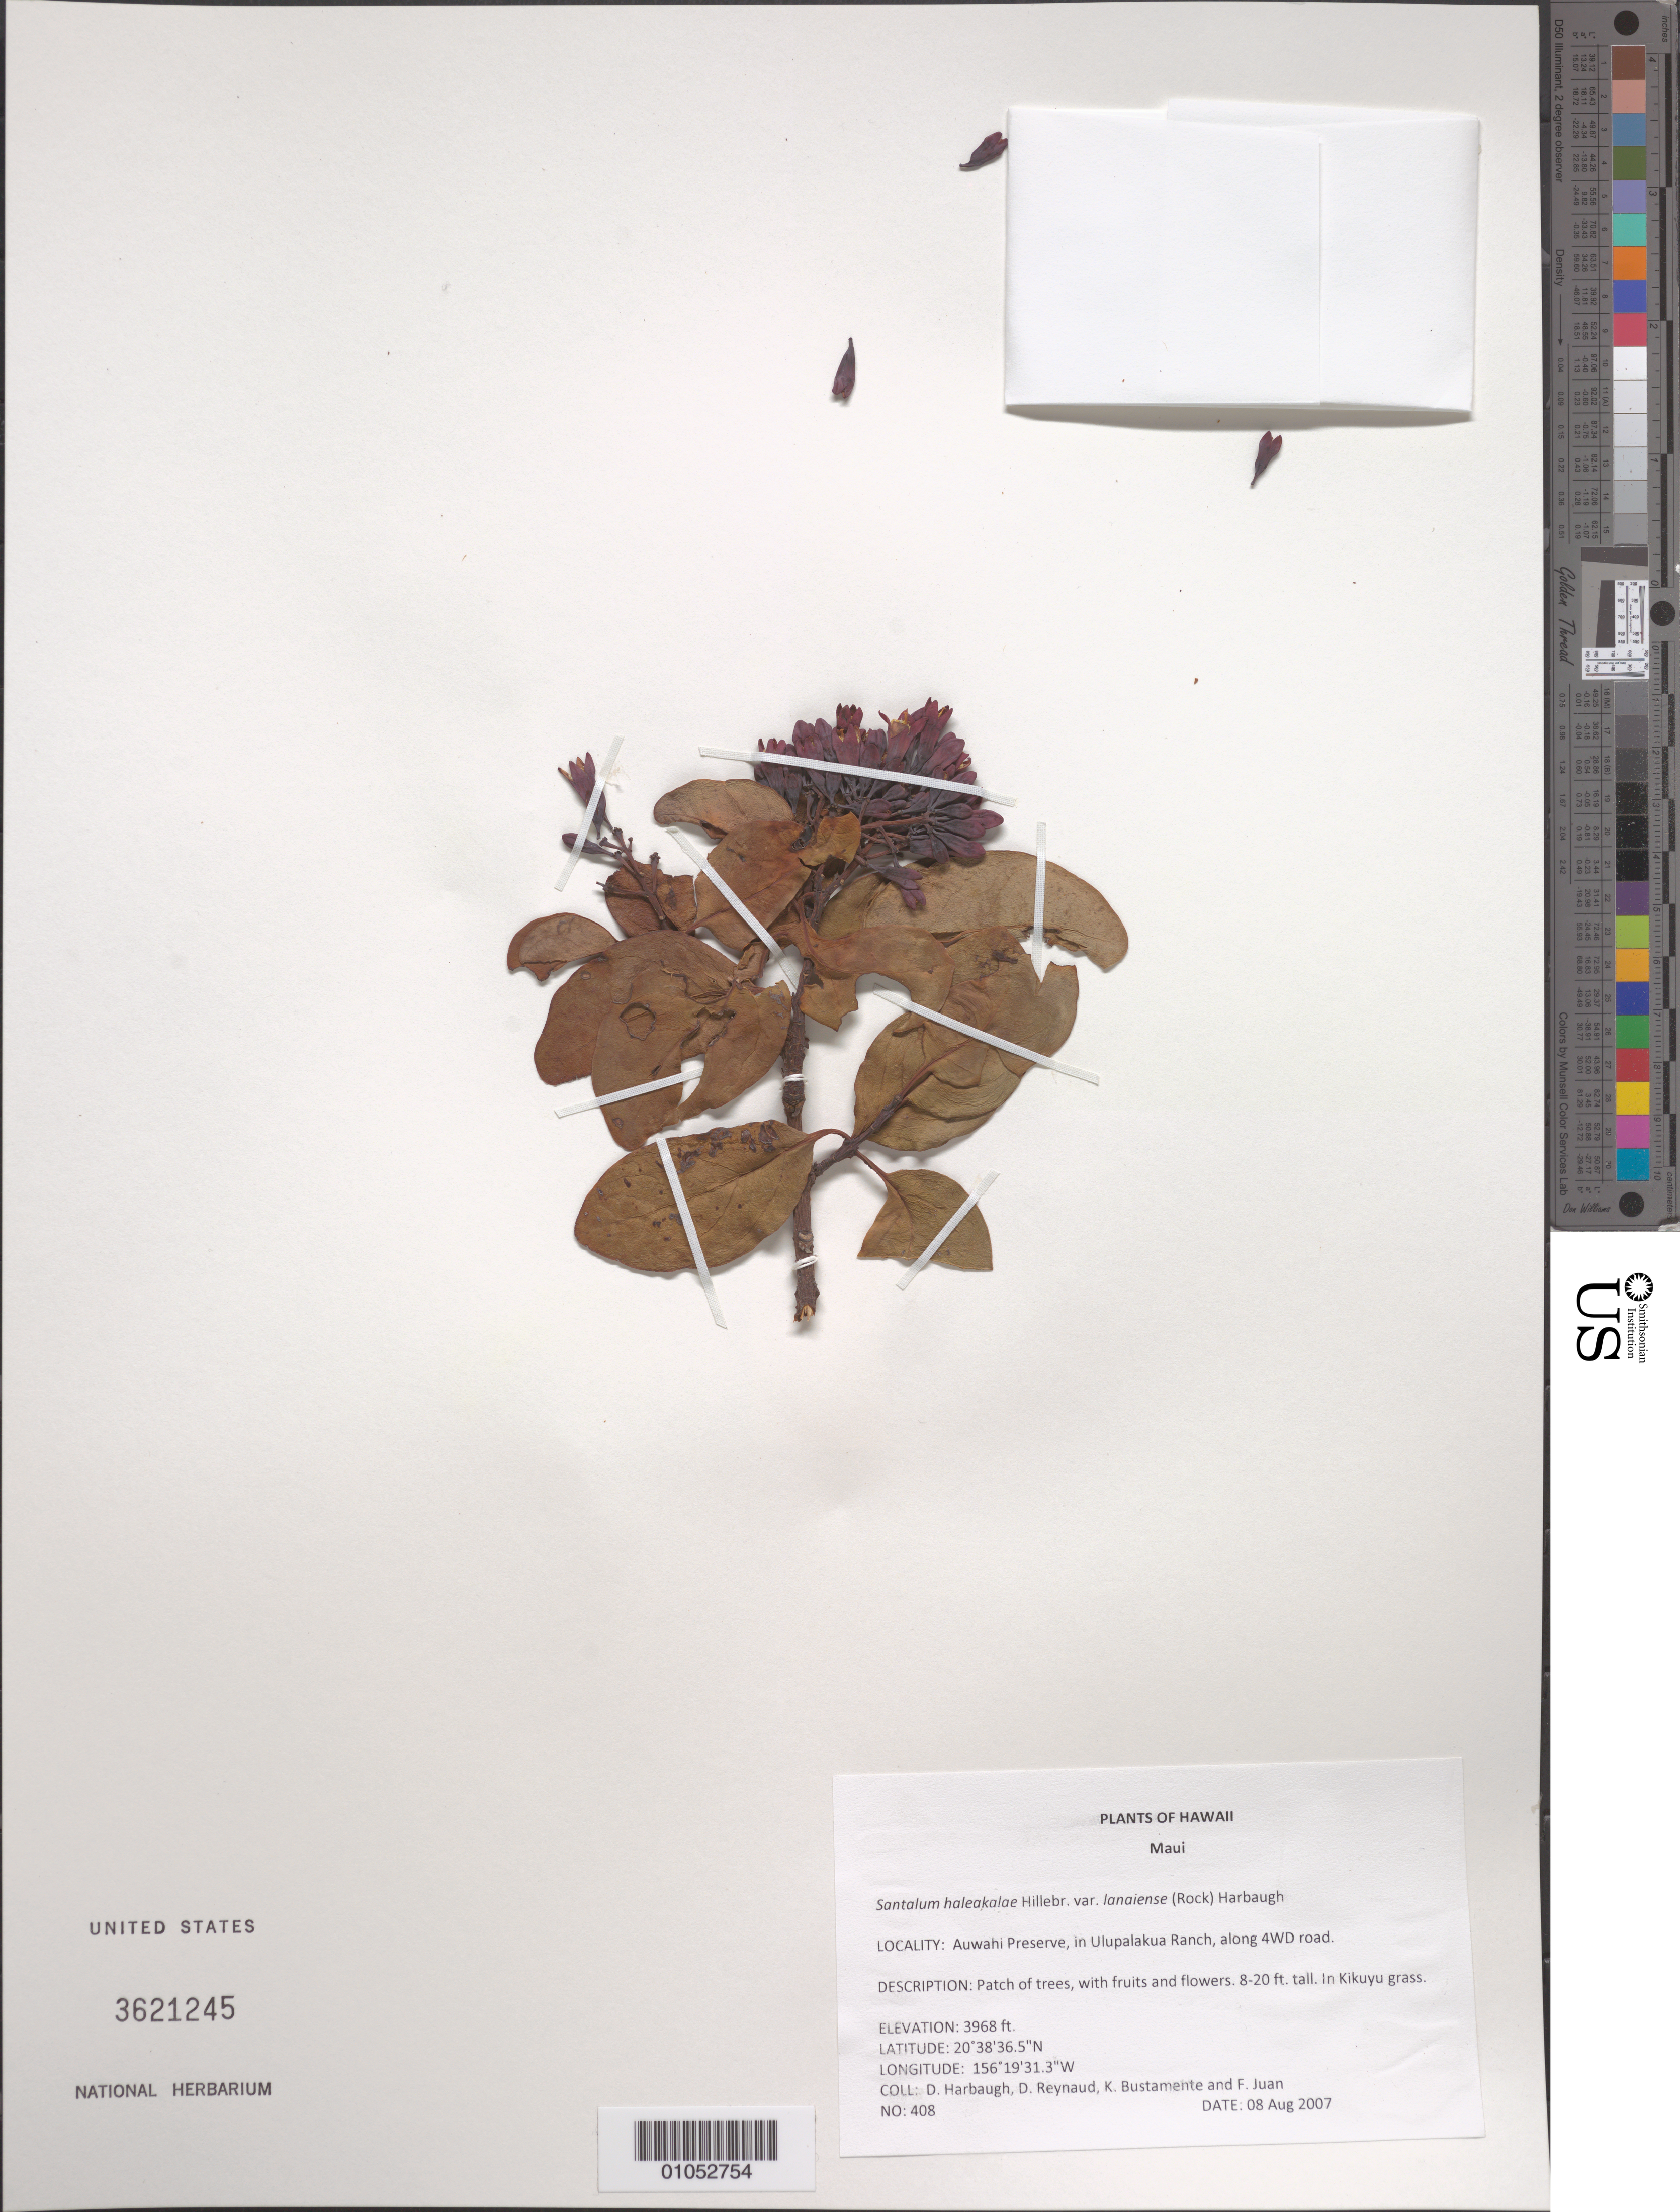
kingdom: Plantae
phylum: Tracheophyta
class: Magnoliopsida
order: Santalales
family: Santalaceae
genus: Santalum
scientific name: Santalum haleakalae var. lanaiense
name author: (Rock) Harbaugh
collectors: D. Harbaugh, D. Reynaud, K. M. Bustamente & F. Juan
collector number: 408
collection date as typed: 8 Aug 2007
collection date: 2007-08-08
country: United States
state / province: Hawaii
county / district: Maui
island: Maui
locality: Auwahi Preserve, in Ulupalakua Ranch, along 4WD road.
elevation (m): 1209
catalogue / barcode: US 3621245